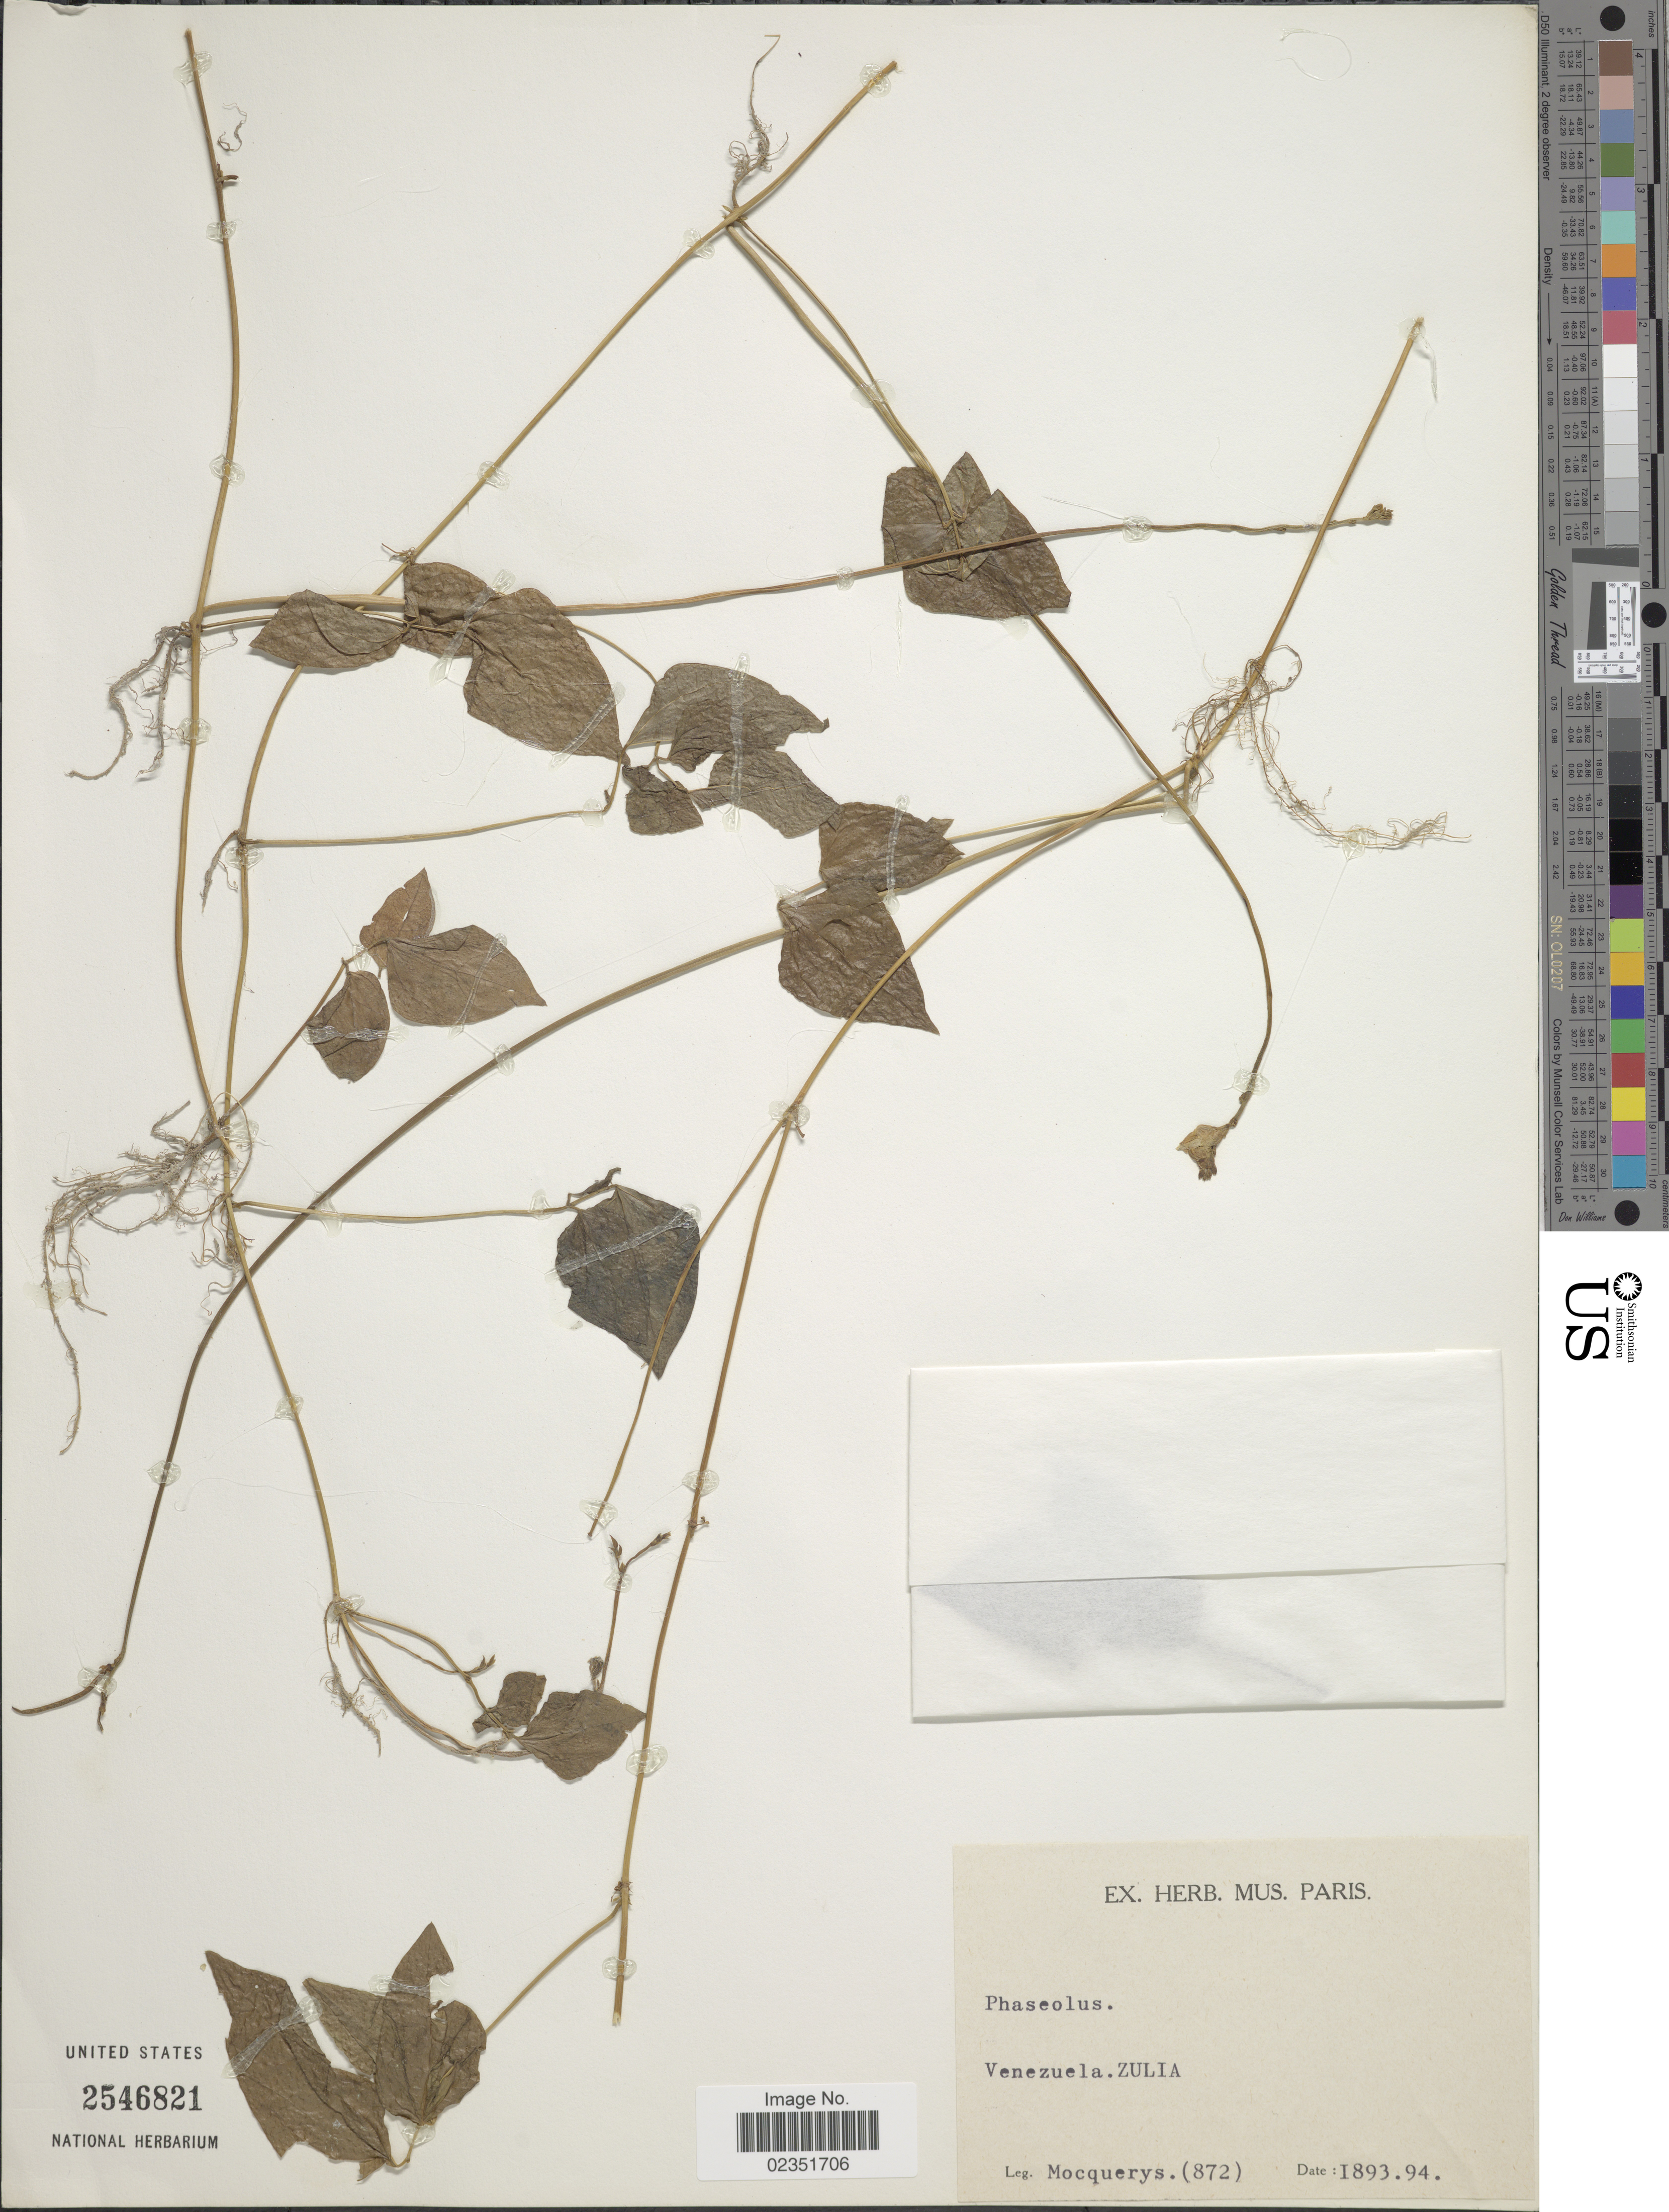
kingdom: Plantae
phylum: Tracheophyta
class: Magnoliopsida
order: Fabales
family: Fabaceae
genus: Phaseolus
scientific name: Phaseolus sp.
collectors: A. Mocquerys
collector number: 872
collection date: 1893/1894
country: Venezuela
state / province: Zulia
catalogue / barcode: US 2546821